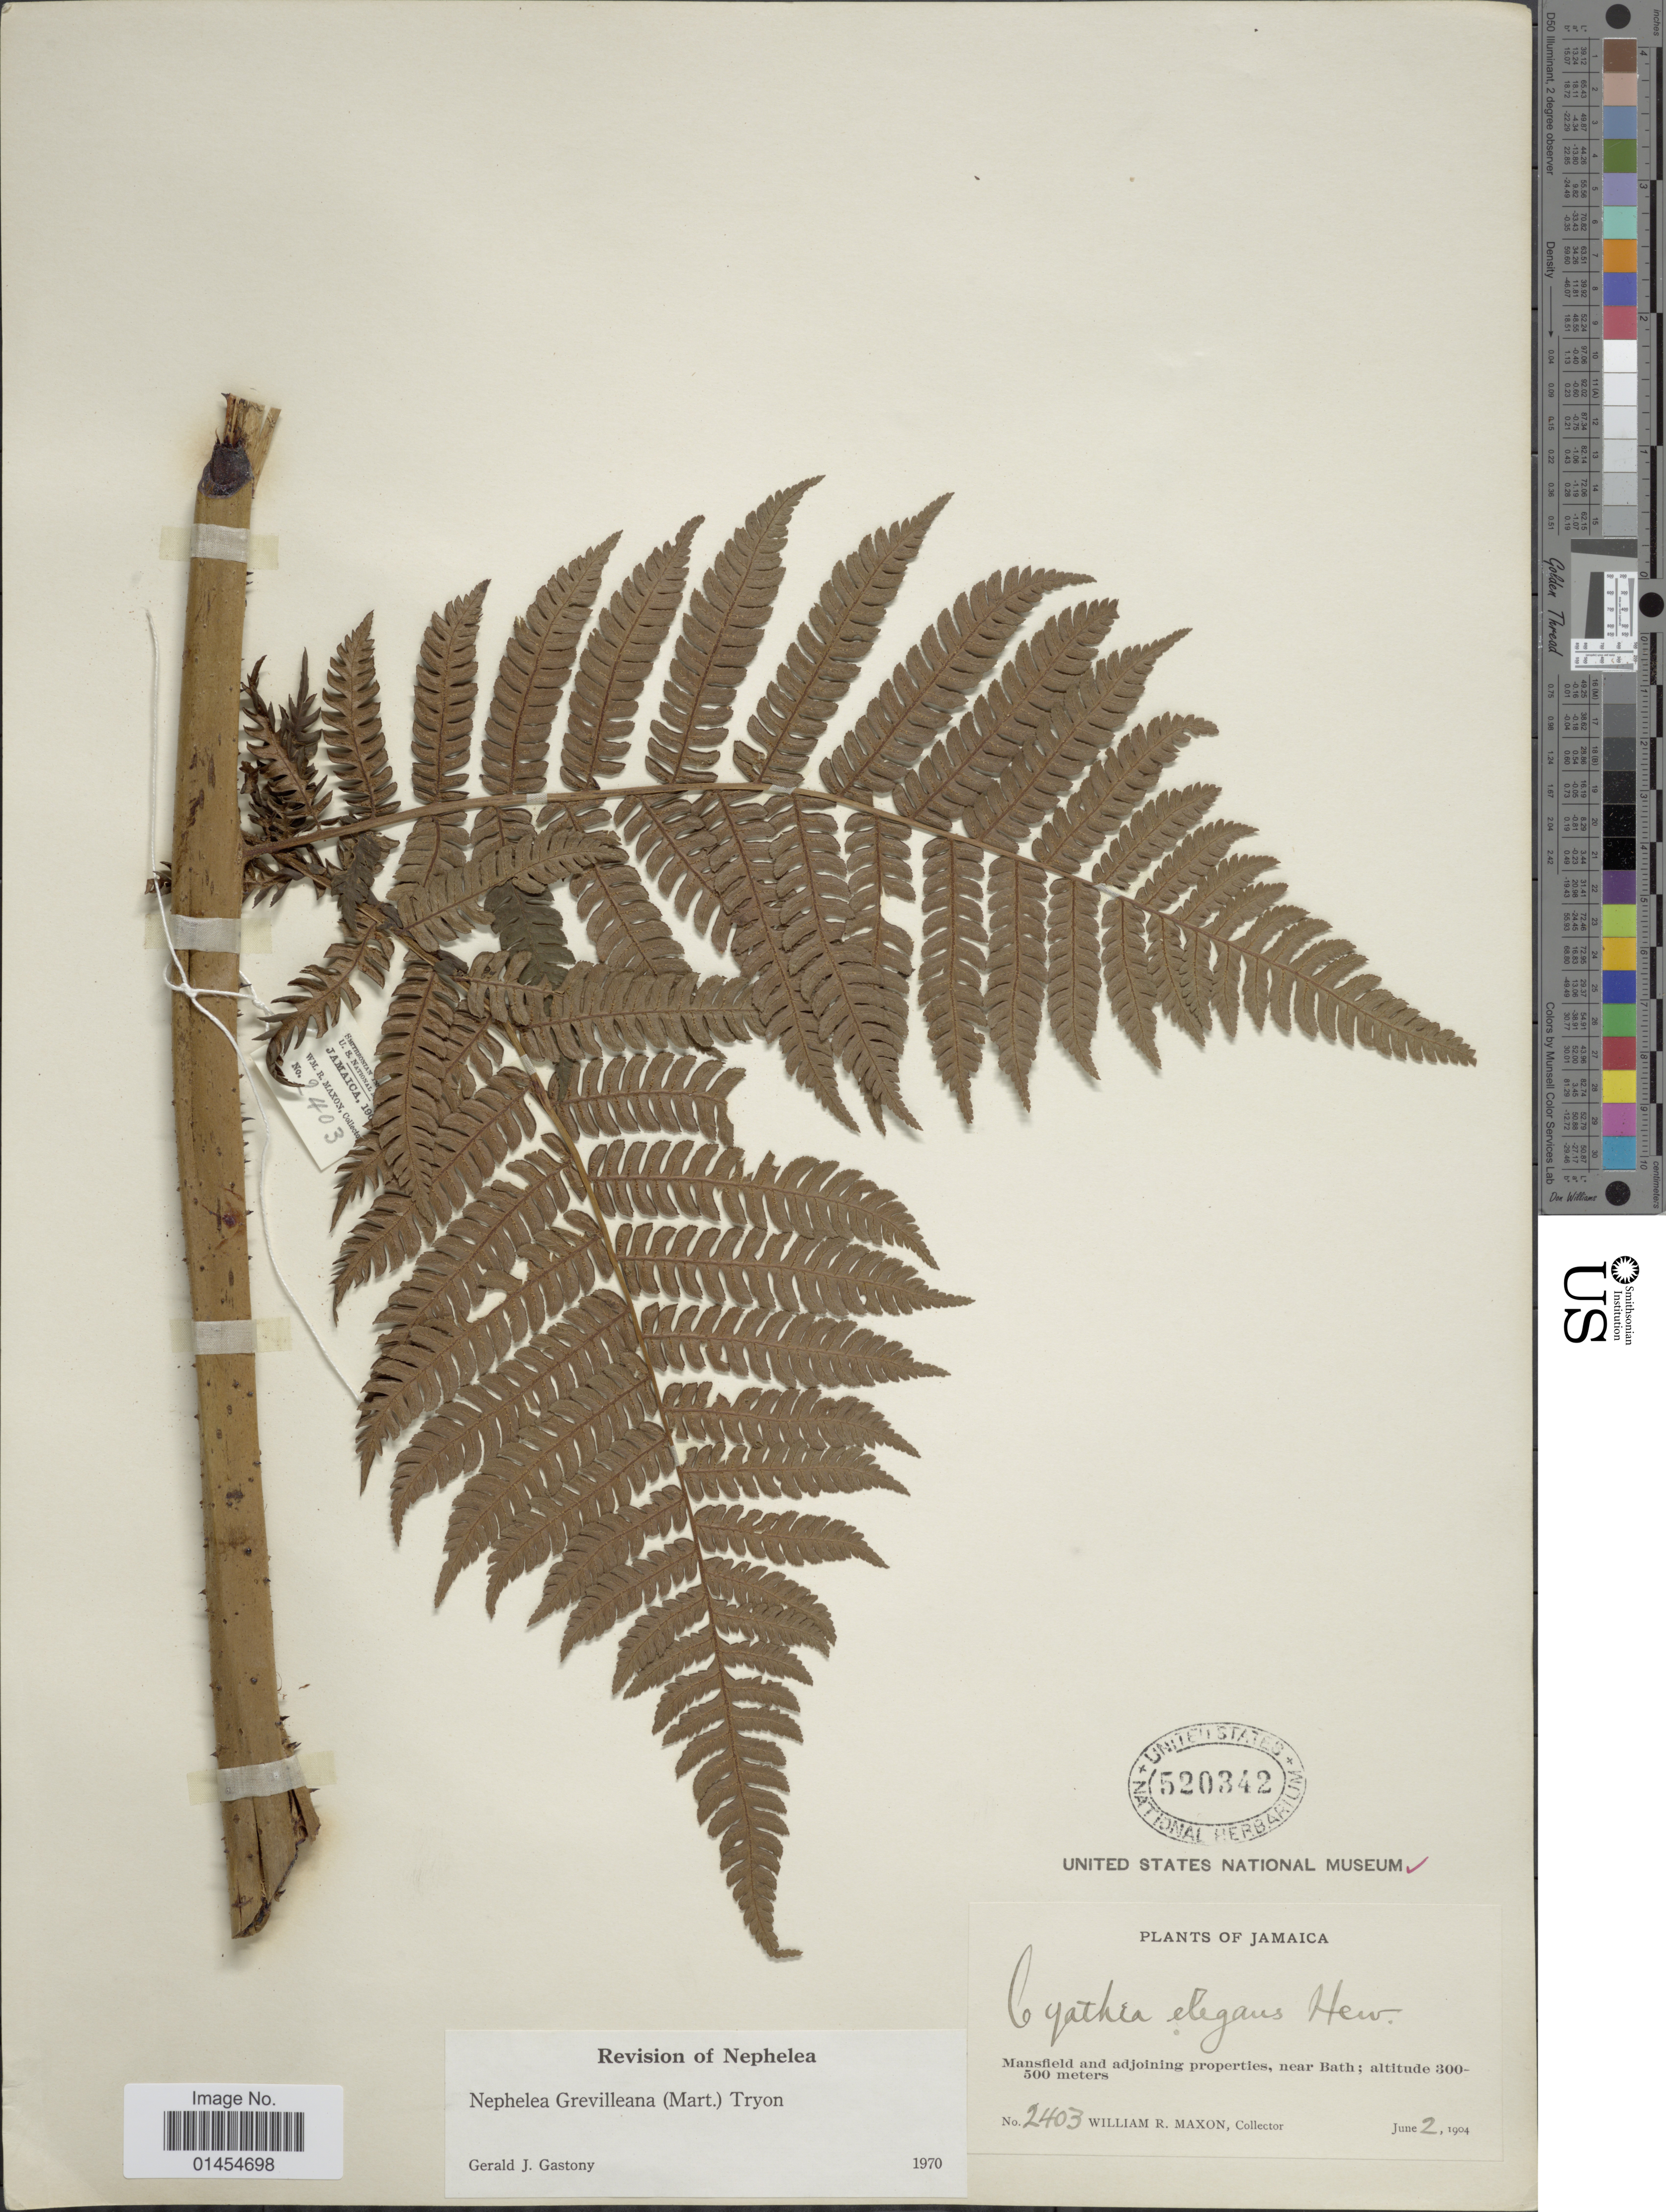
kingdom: Plantae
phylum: Tracheophyta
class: Polypodiopsida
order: Cyatheales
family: Cyatheaceae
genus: Alsophila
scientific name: Alsophila grevilleana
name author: (Mart.) D.S. Conant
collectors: W. R. Maxon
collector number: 2403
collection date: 1904-06-02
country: Jamaica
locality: Mansfield and adjoining properties, near Bath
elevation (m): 300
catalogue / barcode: US 5820342